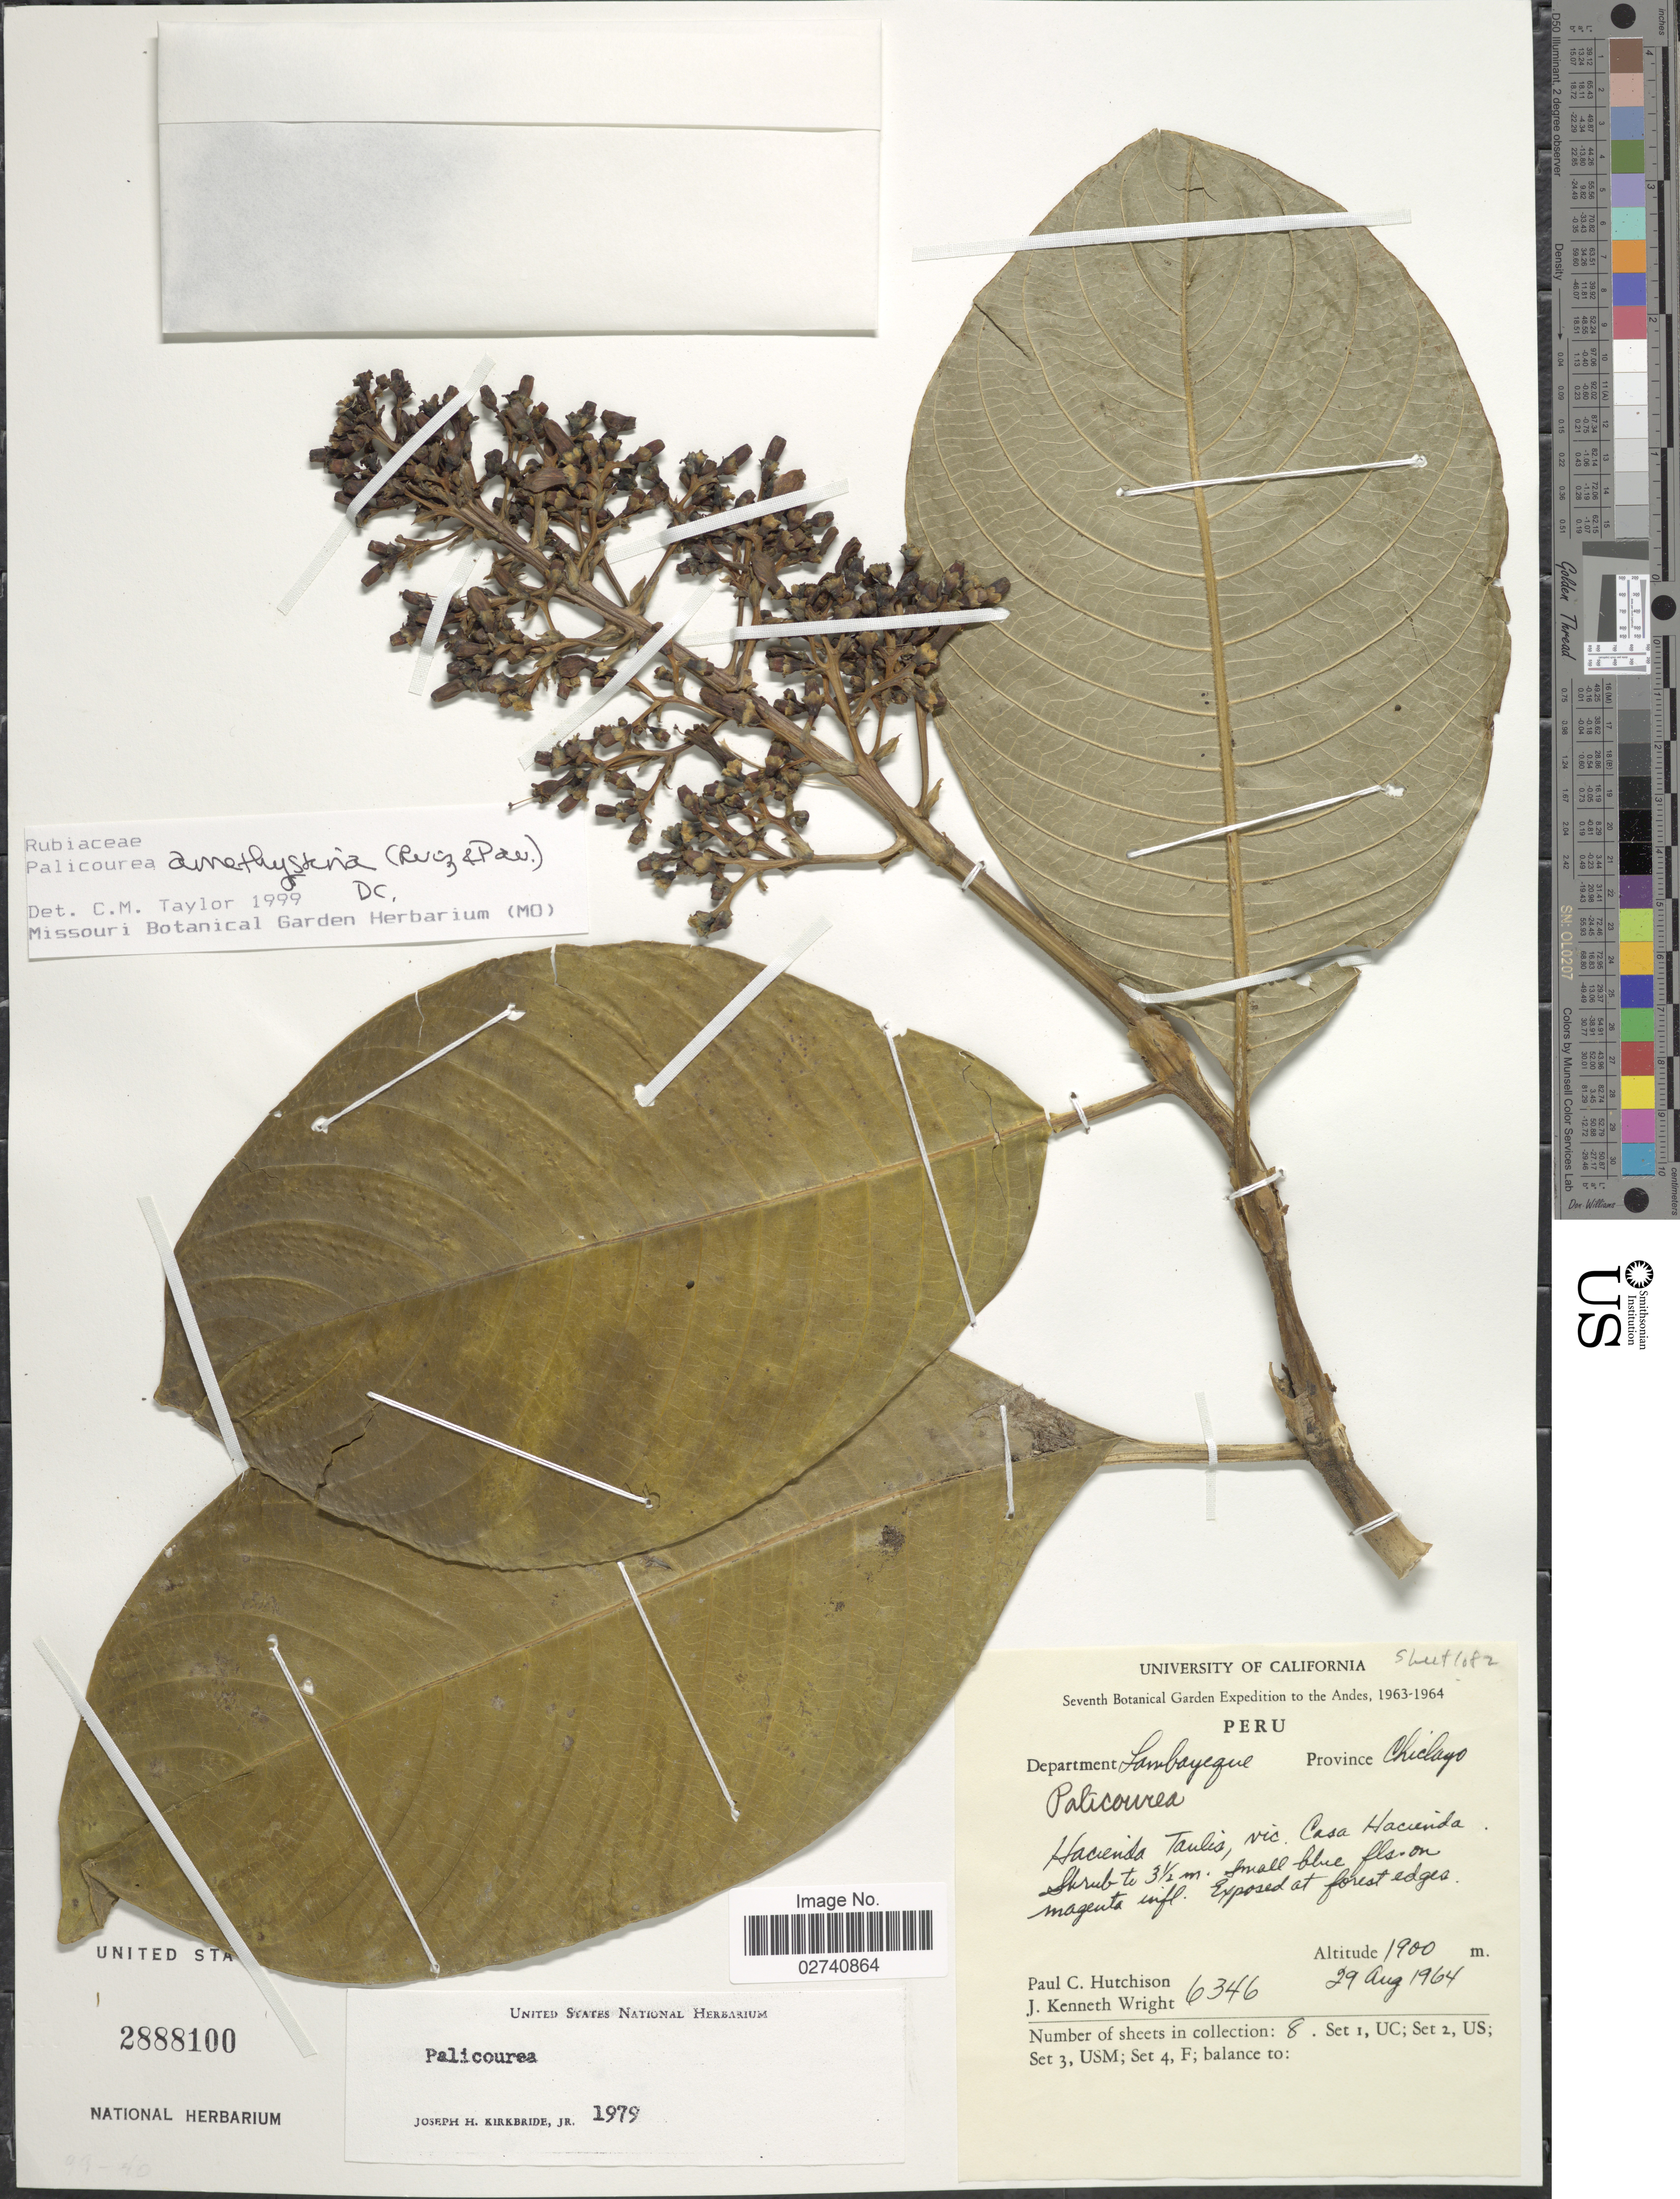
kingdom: Plantae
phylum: Tracheophyta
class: Magnoliopsida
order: Gentianales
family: Rubiaceae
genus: Palicourea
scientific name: Palicourea amethystina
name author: (Ruiz & Pav.) DC.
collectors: P. C. Hutchison & J. K. Wright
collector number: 6346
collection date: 1964-08-29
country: Peru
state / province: Lambayeque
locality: Province Chiclayo. Hacienda Taulis, vic. Casa Hacienda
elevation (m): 1900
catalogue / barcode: US 2888100